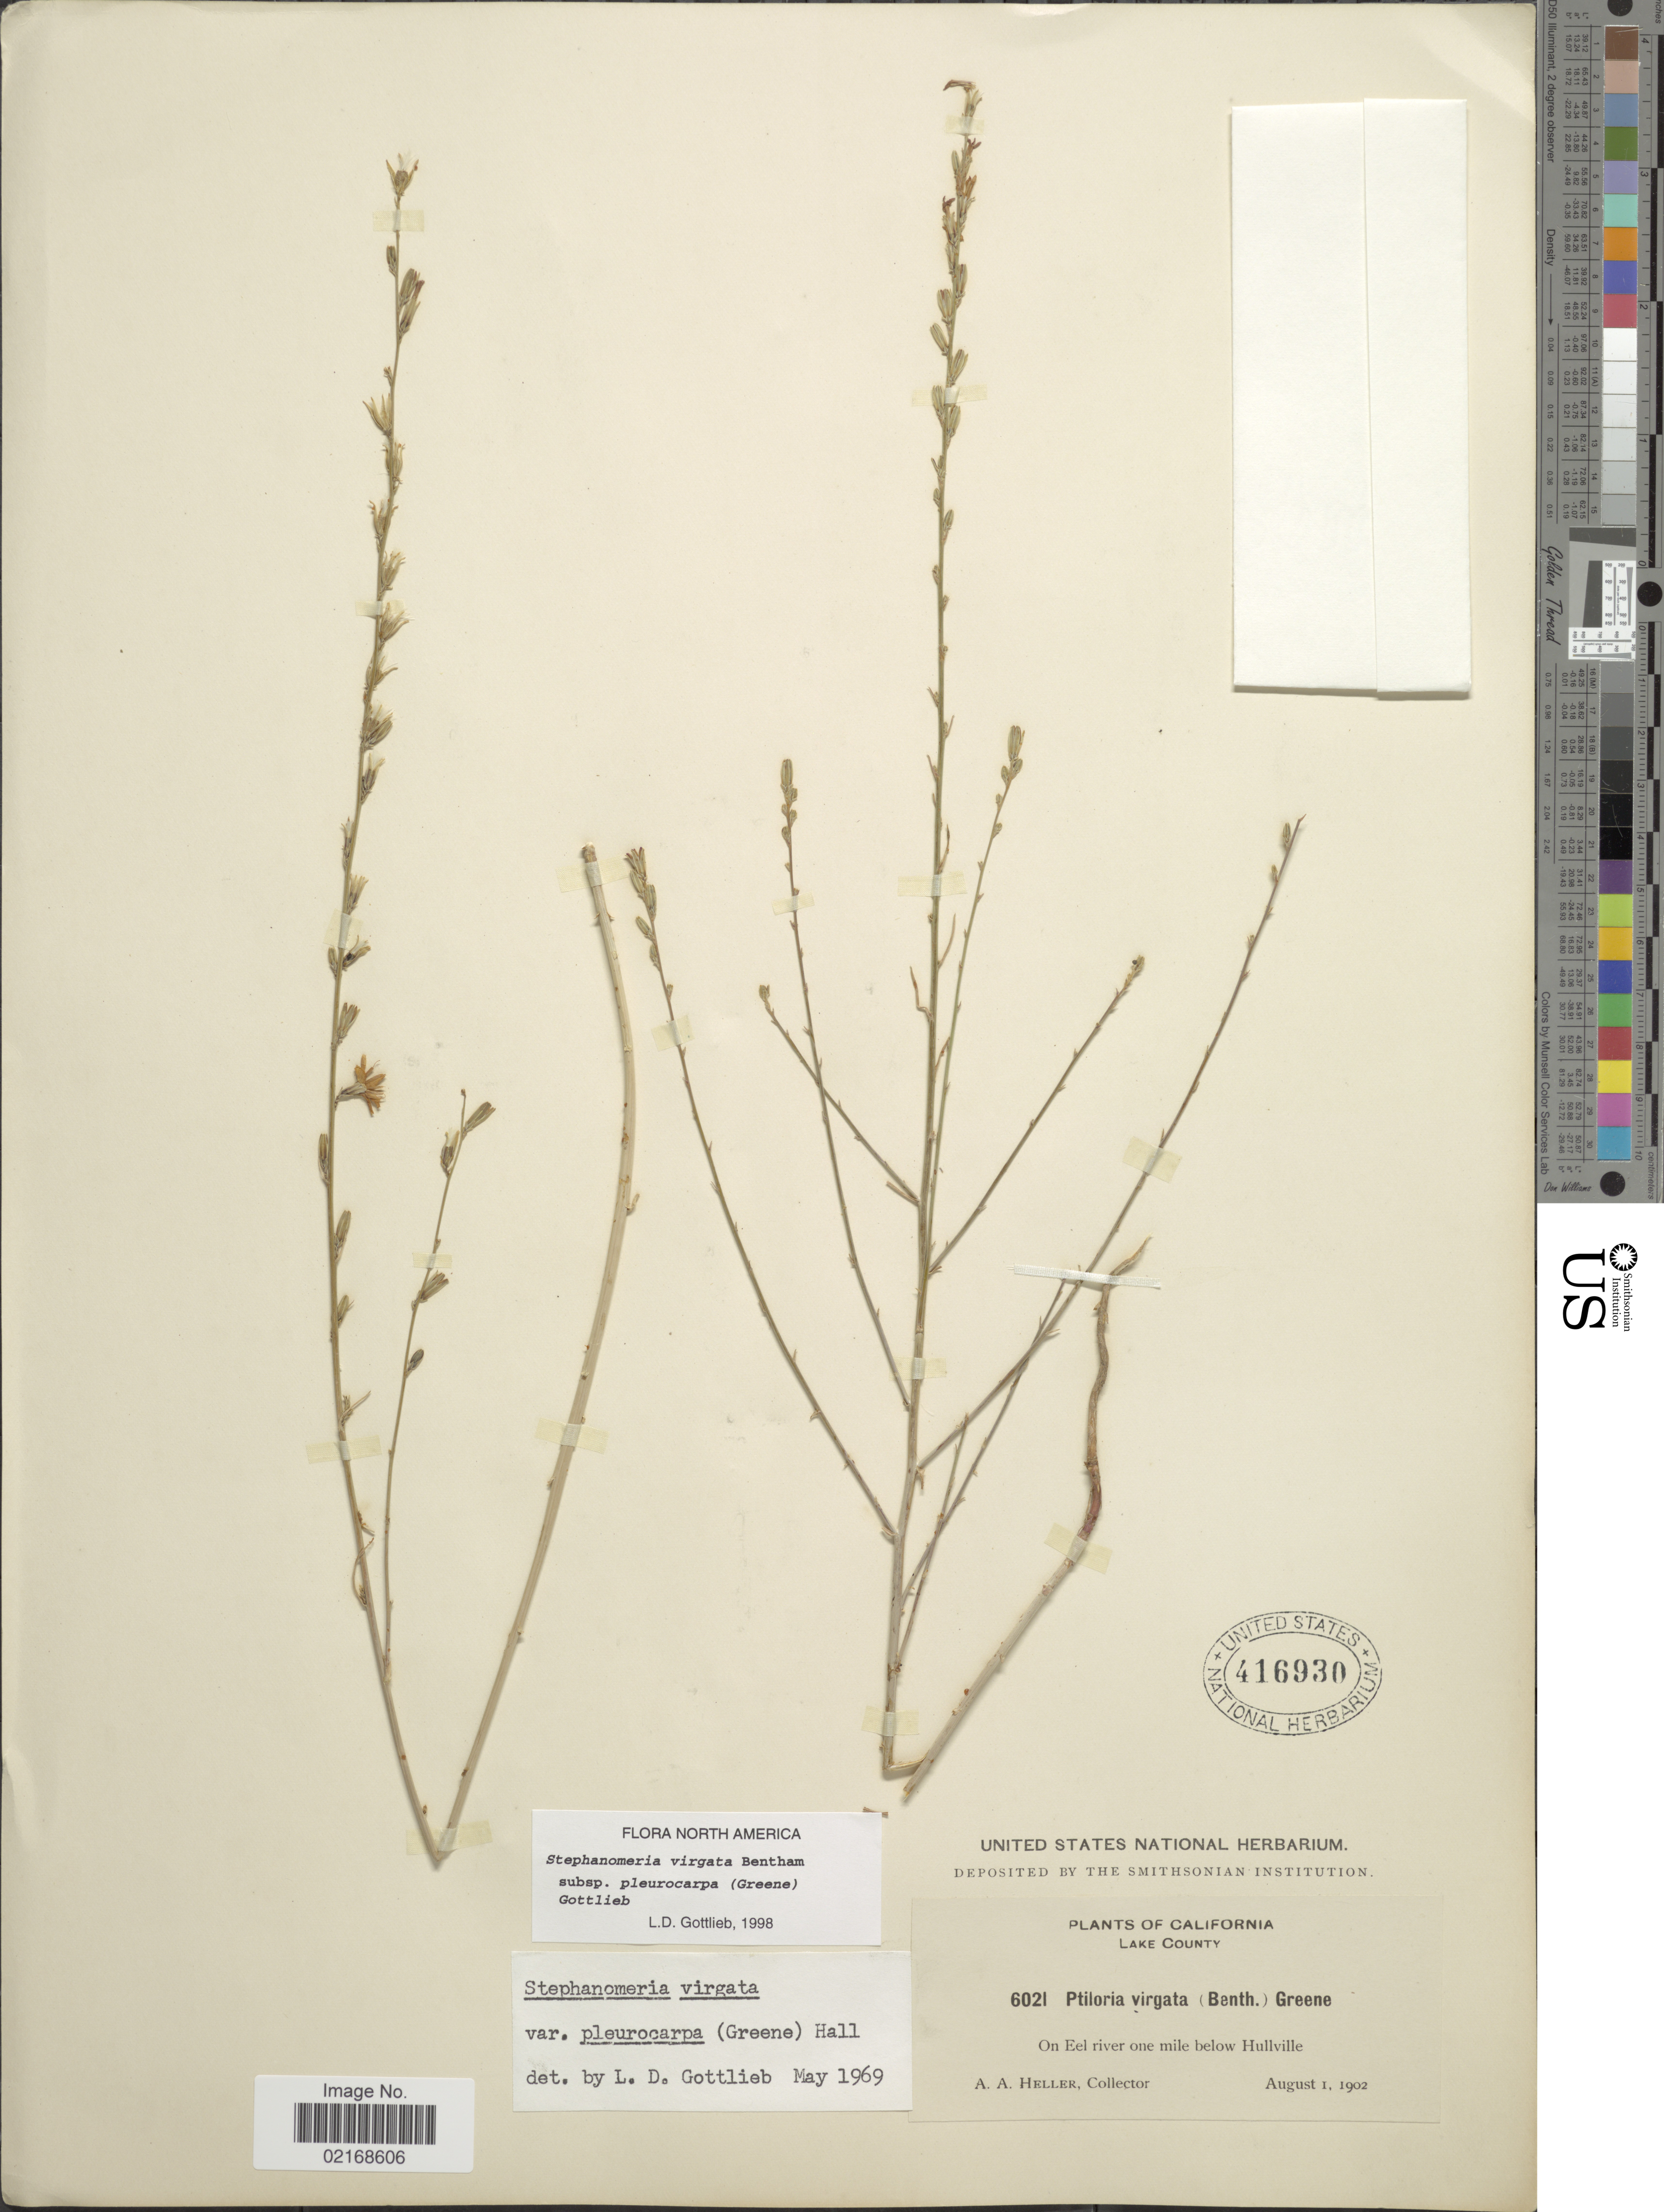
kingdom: Plantae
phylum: Tracheophyta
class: Magnoliopsida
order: Asterales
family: Asteraceae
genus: Stephanomeria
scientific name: Stephanomeria virgata subsp. pleurocarpa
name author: (Greene) Gottlieb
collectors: A. A. Heller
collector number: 6021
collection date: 1902-08-01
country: United States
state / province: California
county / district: Lake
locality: Lake County, on Eel river one mile below Hullville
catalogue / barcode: US 416930